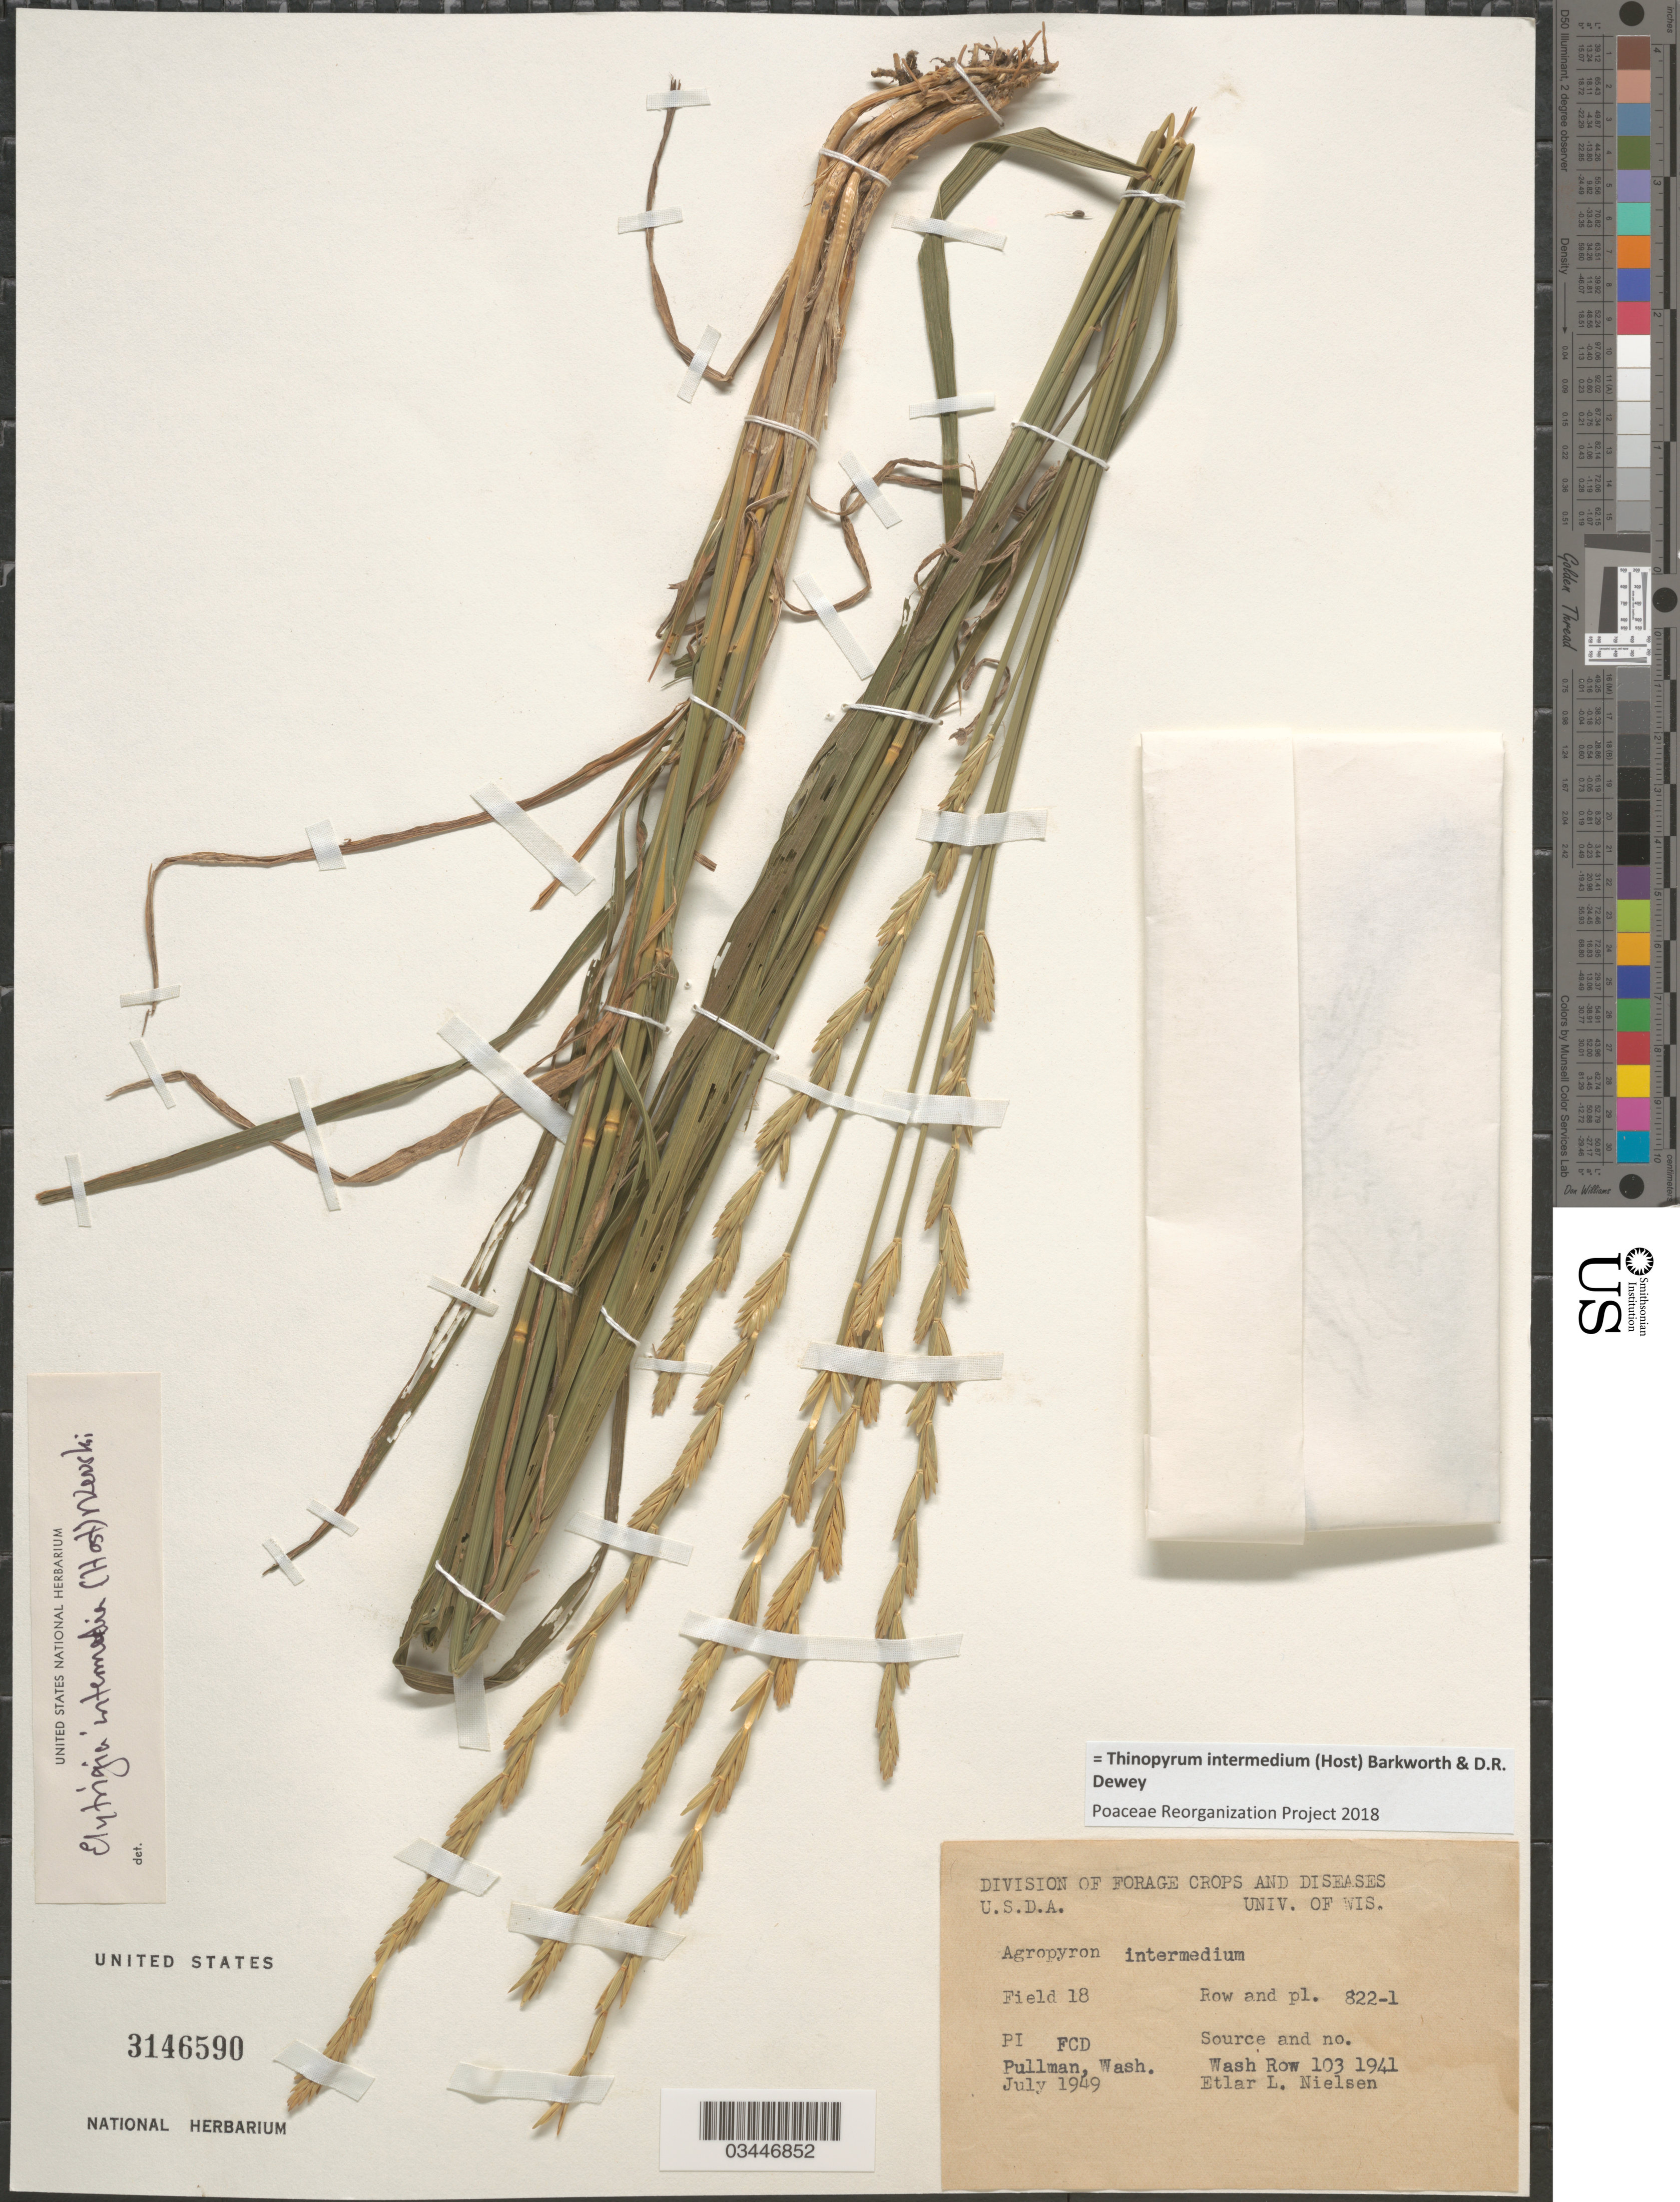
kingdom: Plantae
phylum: Tracheophyta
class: Liliopsida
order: Poales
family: Poaceae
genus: Aegilops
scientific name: Aegilops sp.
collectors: E. L. Nielsen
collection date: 1949-07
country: United States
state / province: Washington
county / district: Whitman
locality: Field 18 Row and pl. 822-1. FCD Pullman.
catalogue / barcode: US 3146590